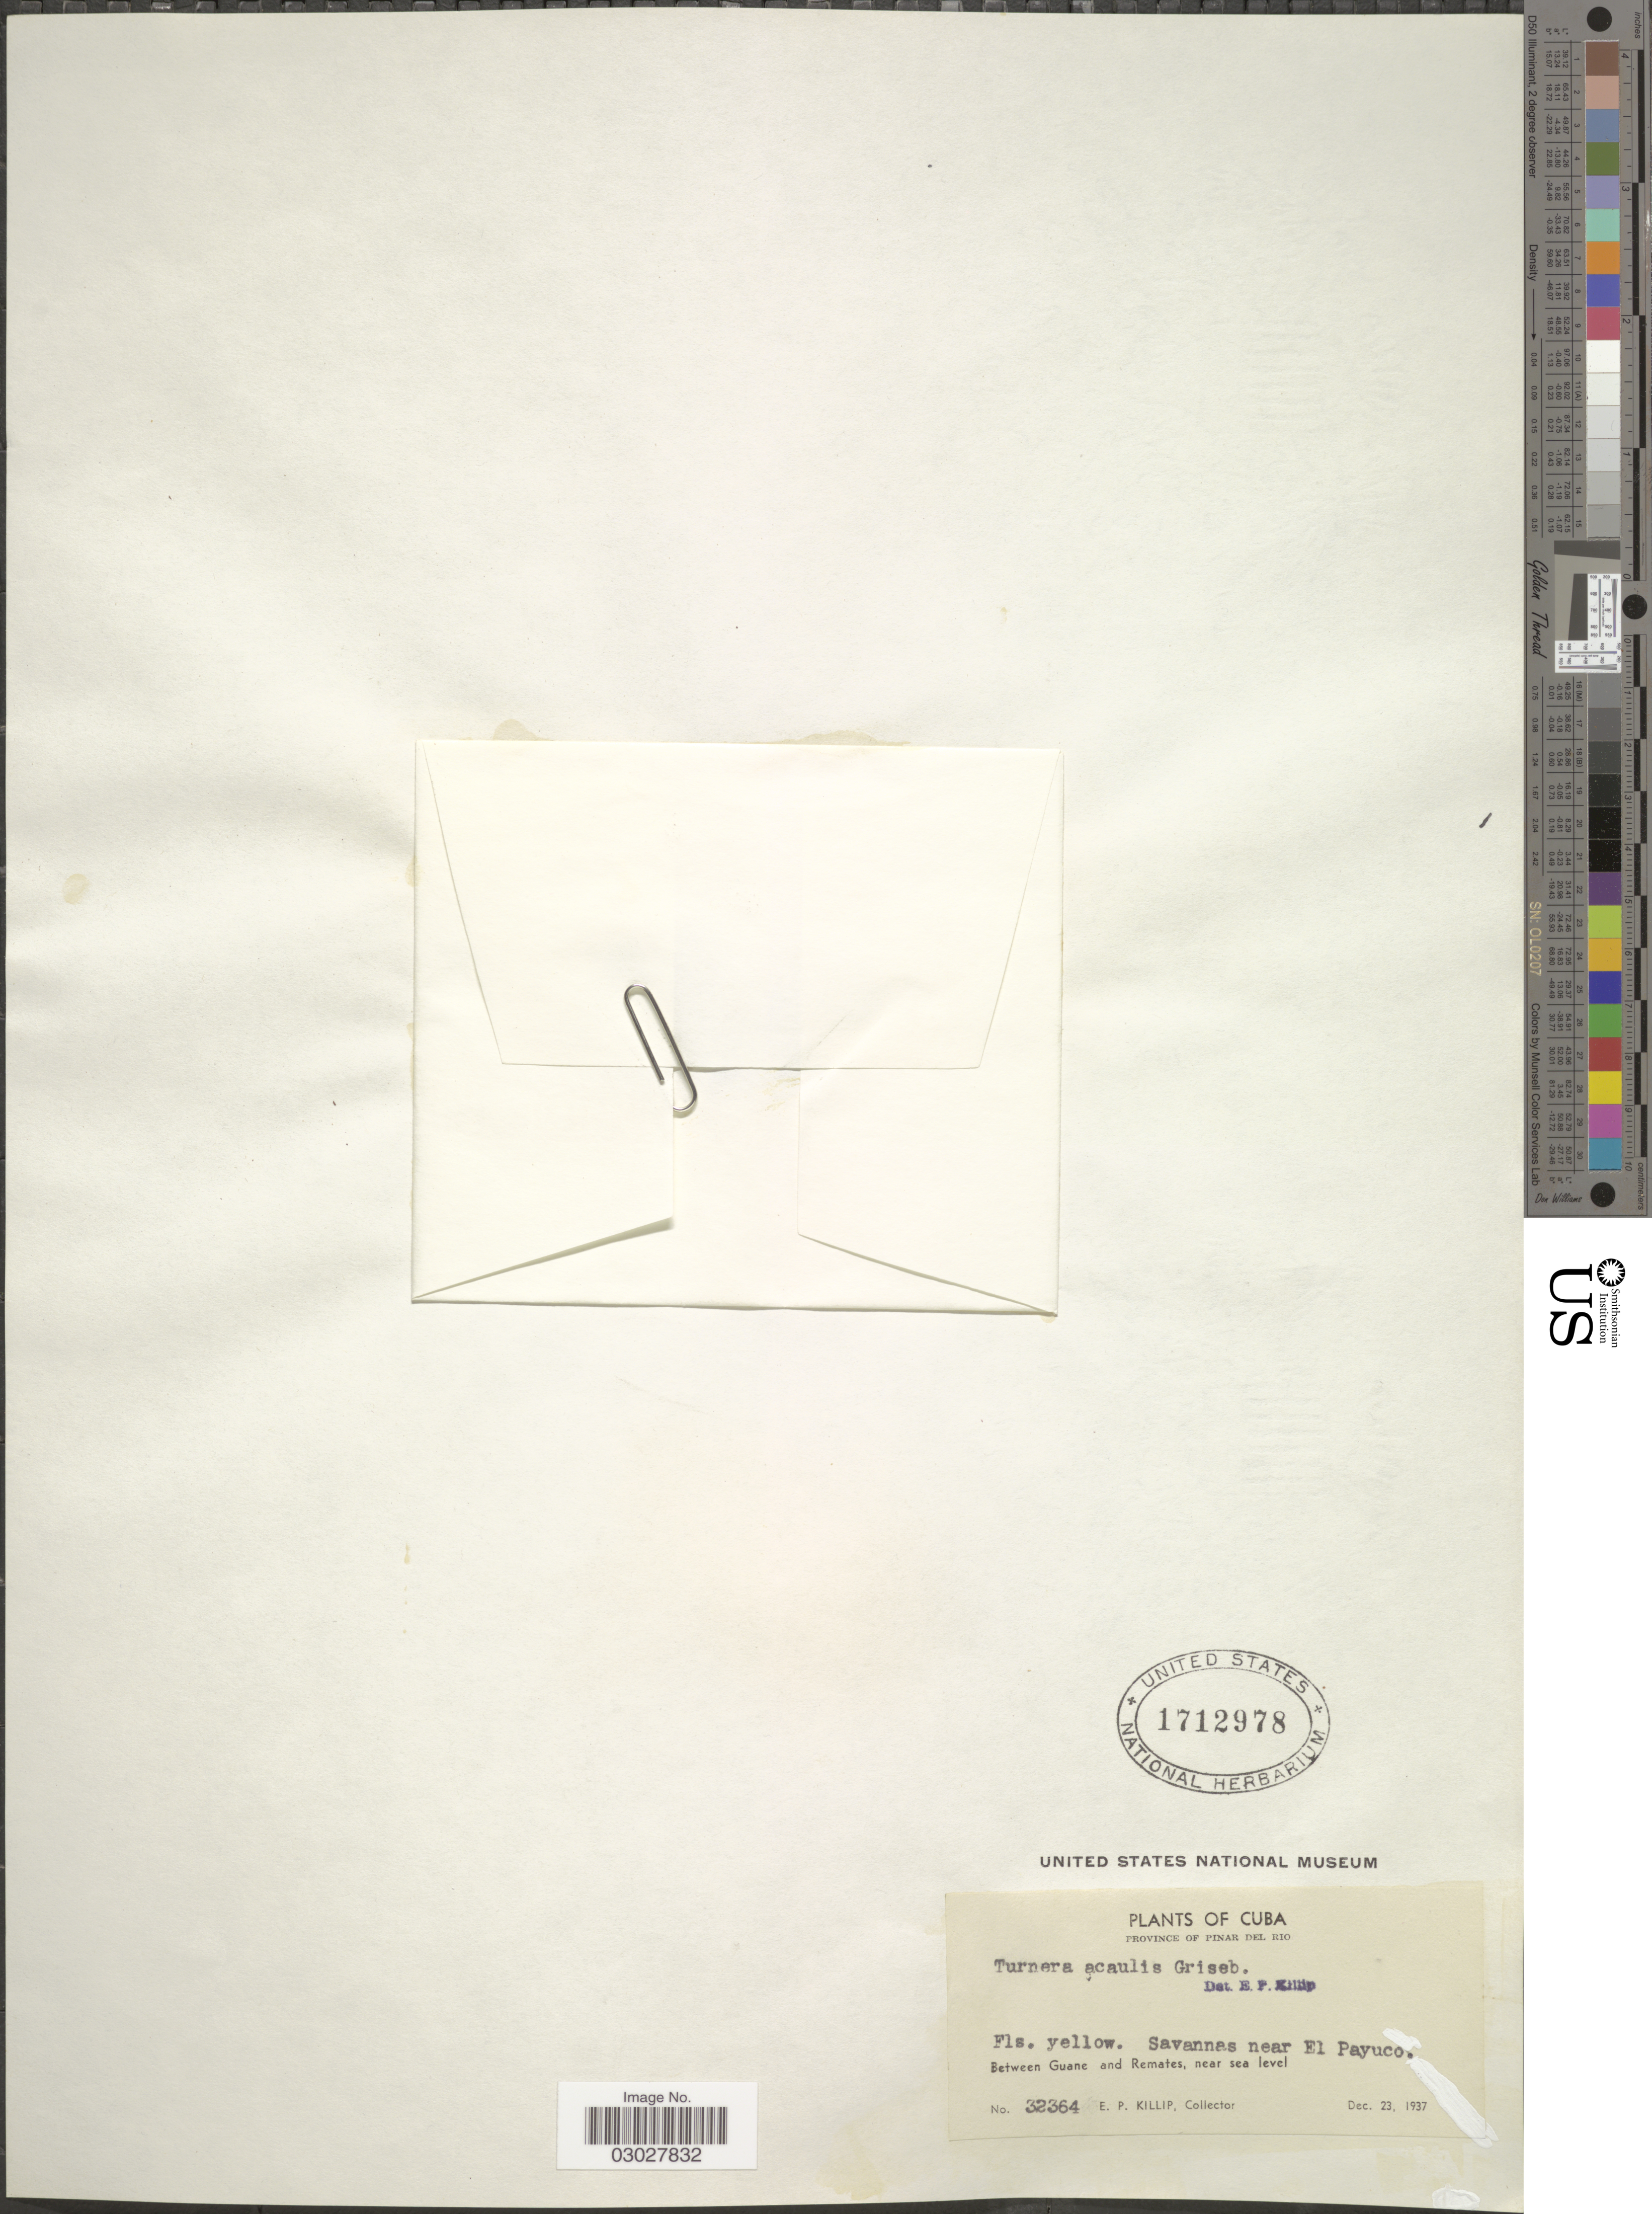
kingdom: Plantae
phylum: Tracheophyta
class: Magnoliopsida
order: Malpighiales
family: Turneraceae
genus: Turnera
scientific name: Turnera acaulis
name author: Griseb.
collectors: E. P. Killip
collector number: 32364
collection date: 1937-12-23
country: Cuba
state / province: Pinar del Río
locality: Savannas near El Payuco. Between Guane and Remates.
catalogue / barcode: US 1712978